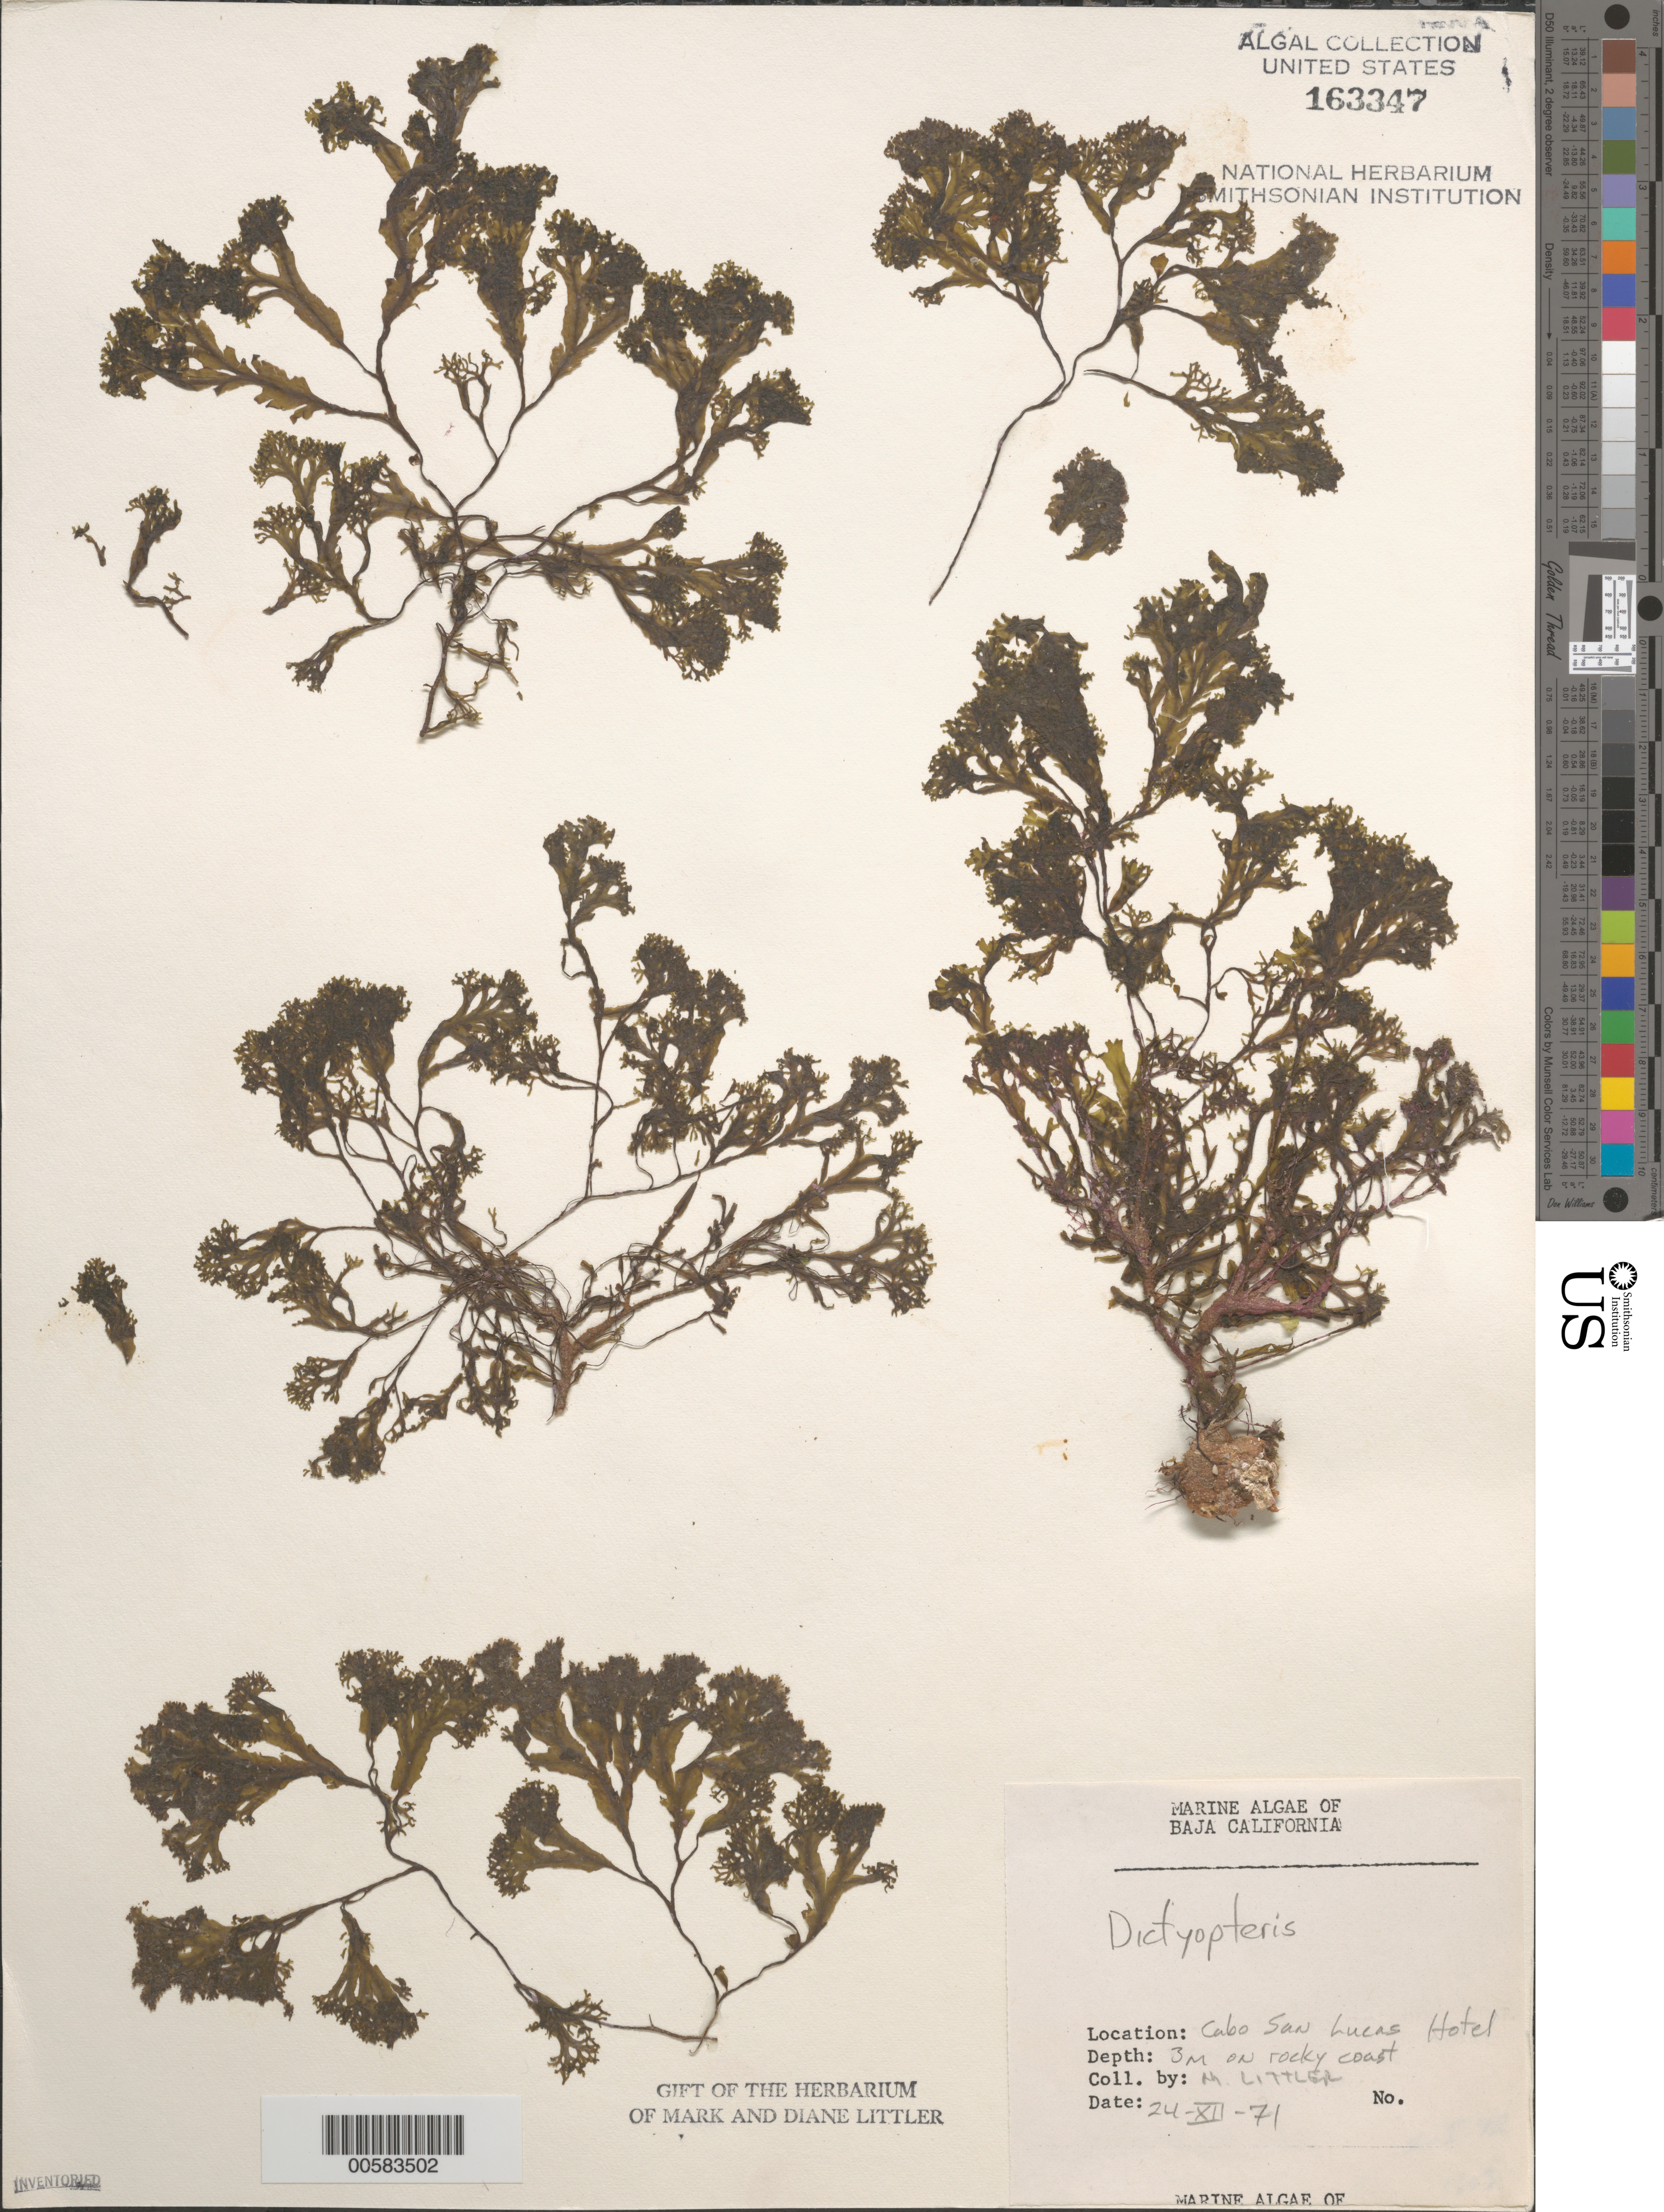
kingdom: Chromista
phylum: Ochrophyta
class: Phaeophyceae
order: Dictyotales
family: Dictyotaceae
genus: Dictyopteris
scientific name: Dictyopteris sp.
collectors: M. M. Littler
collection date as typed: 24 Dec 1971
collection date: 1971-12-24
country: Mexico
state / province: Baja California Sur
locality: Cabo San Lucas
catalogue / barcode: US 163347